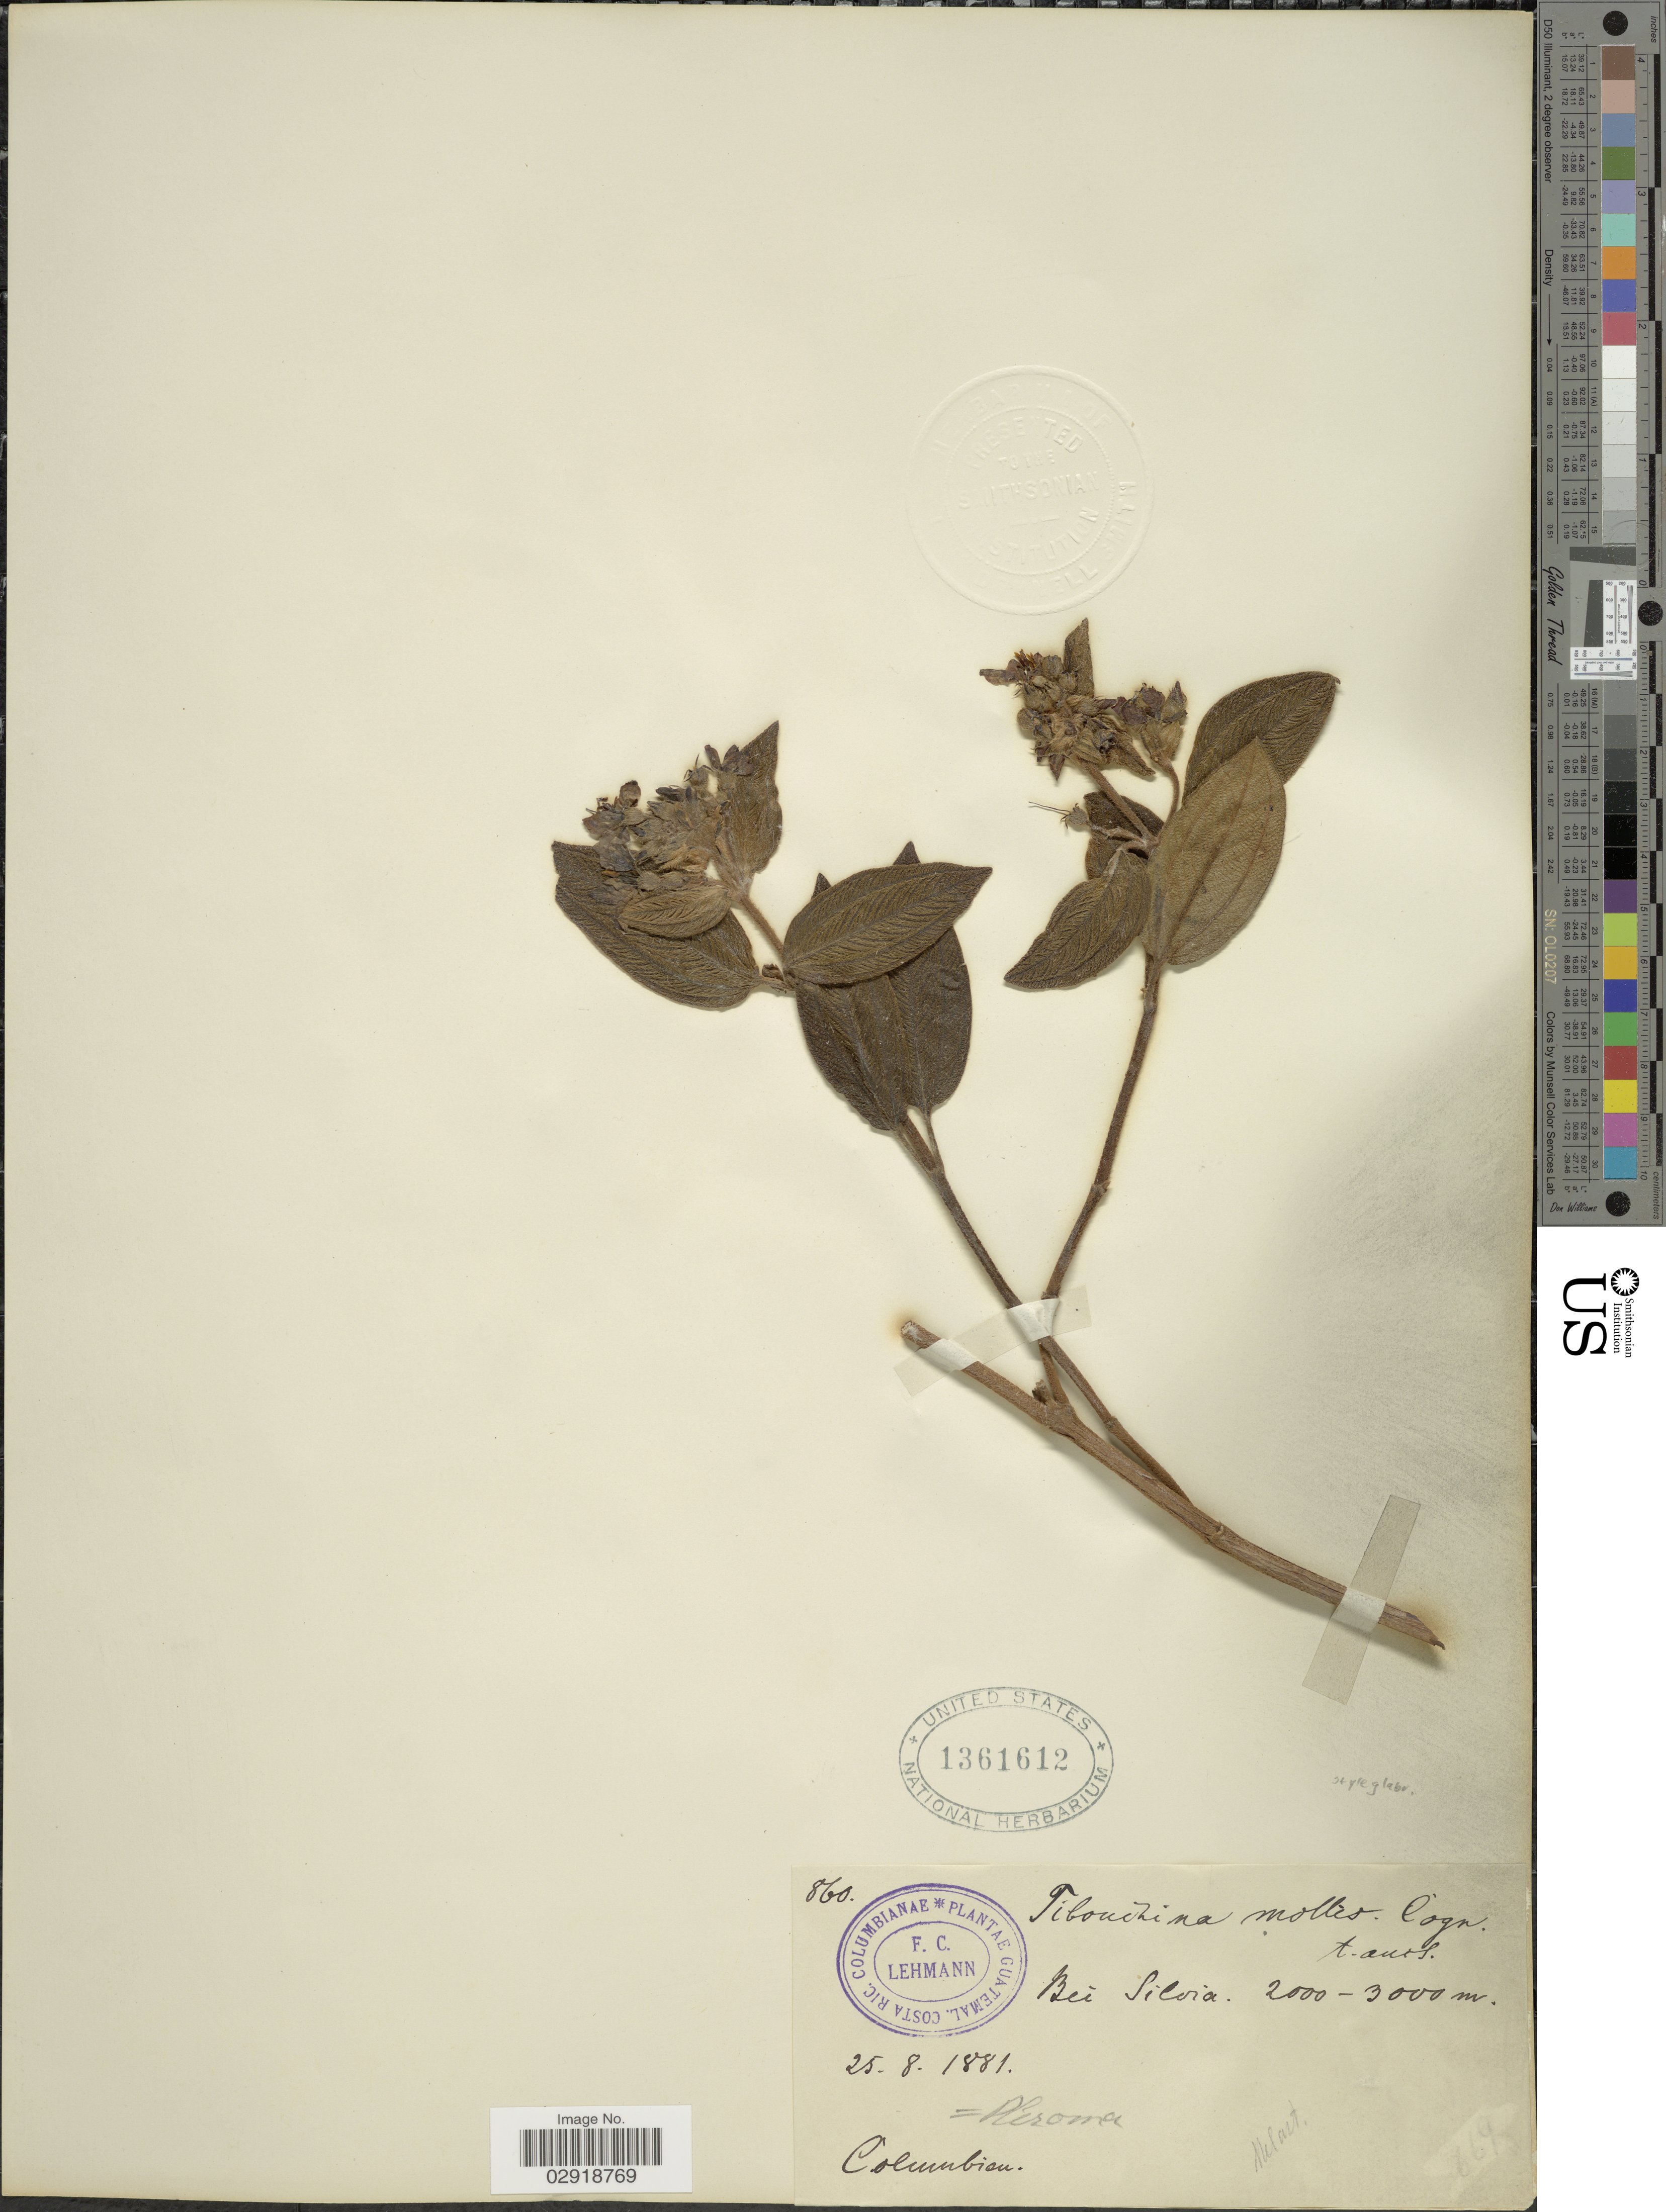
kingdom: Plantae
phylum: Tracheophyta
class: Magnoliopsida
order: Myrtales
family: Melastomataceae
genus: Chaetogastra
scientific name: Chaetogastra mollis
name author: (Bonpl.) DC.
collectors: F. C. Lehmann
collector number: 860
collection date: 1881-08-25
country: Colombia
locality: Bei Silvia.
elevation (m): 2000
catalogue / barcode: US 1361612